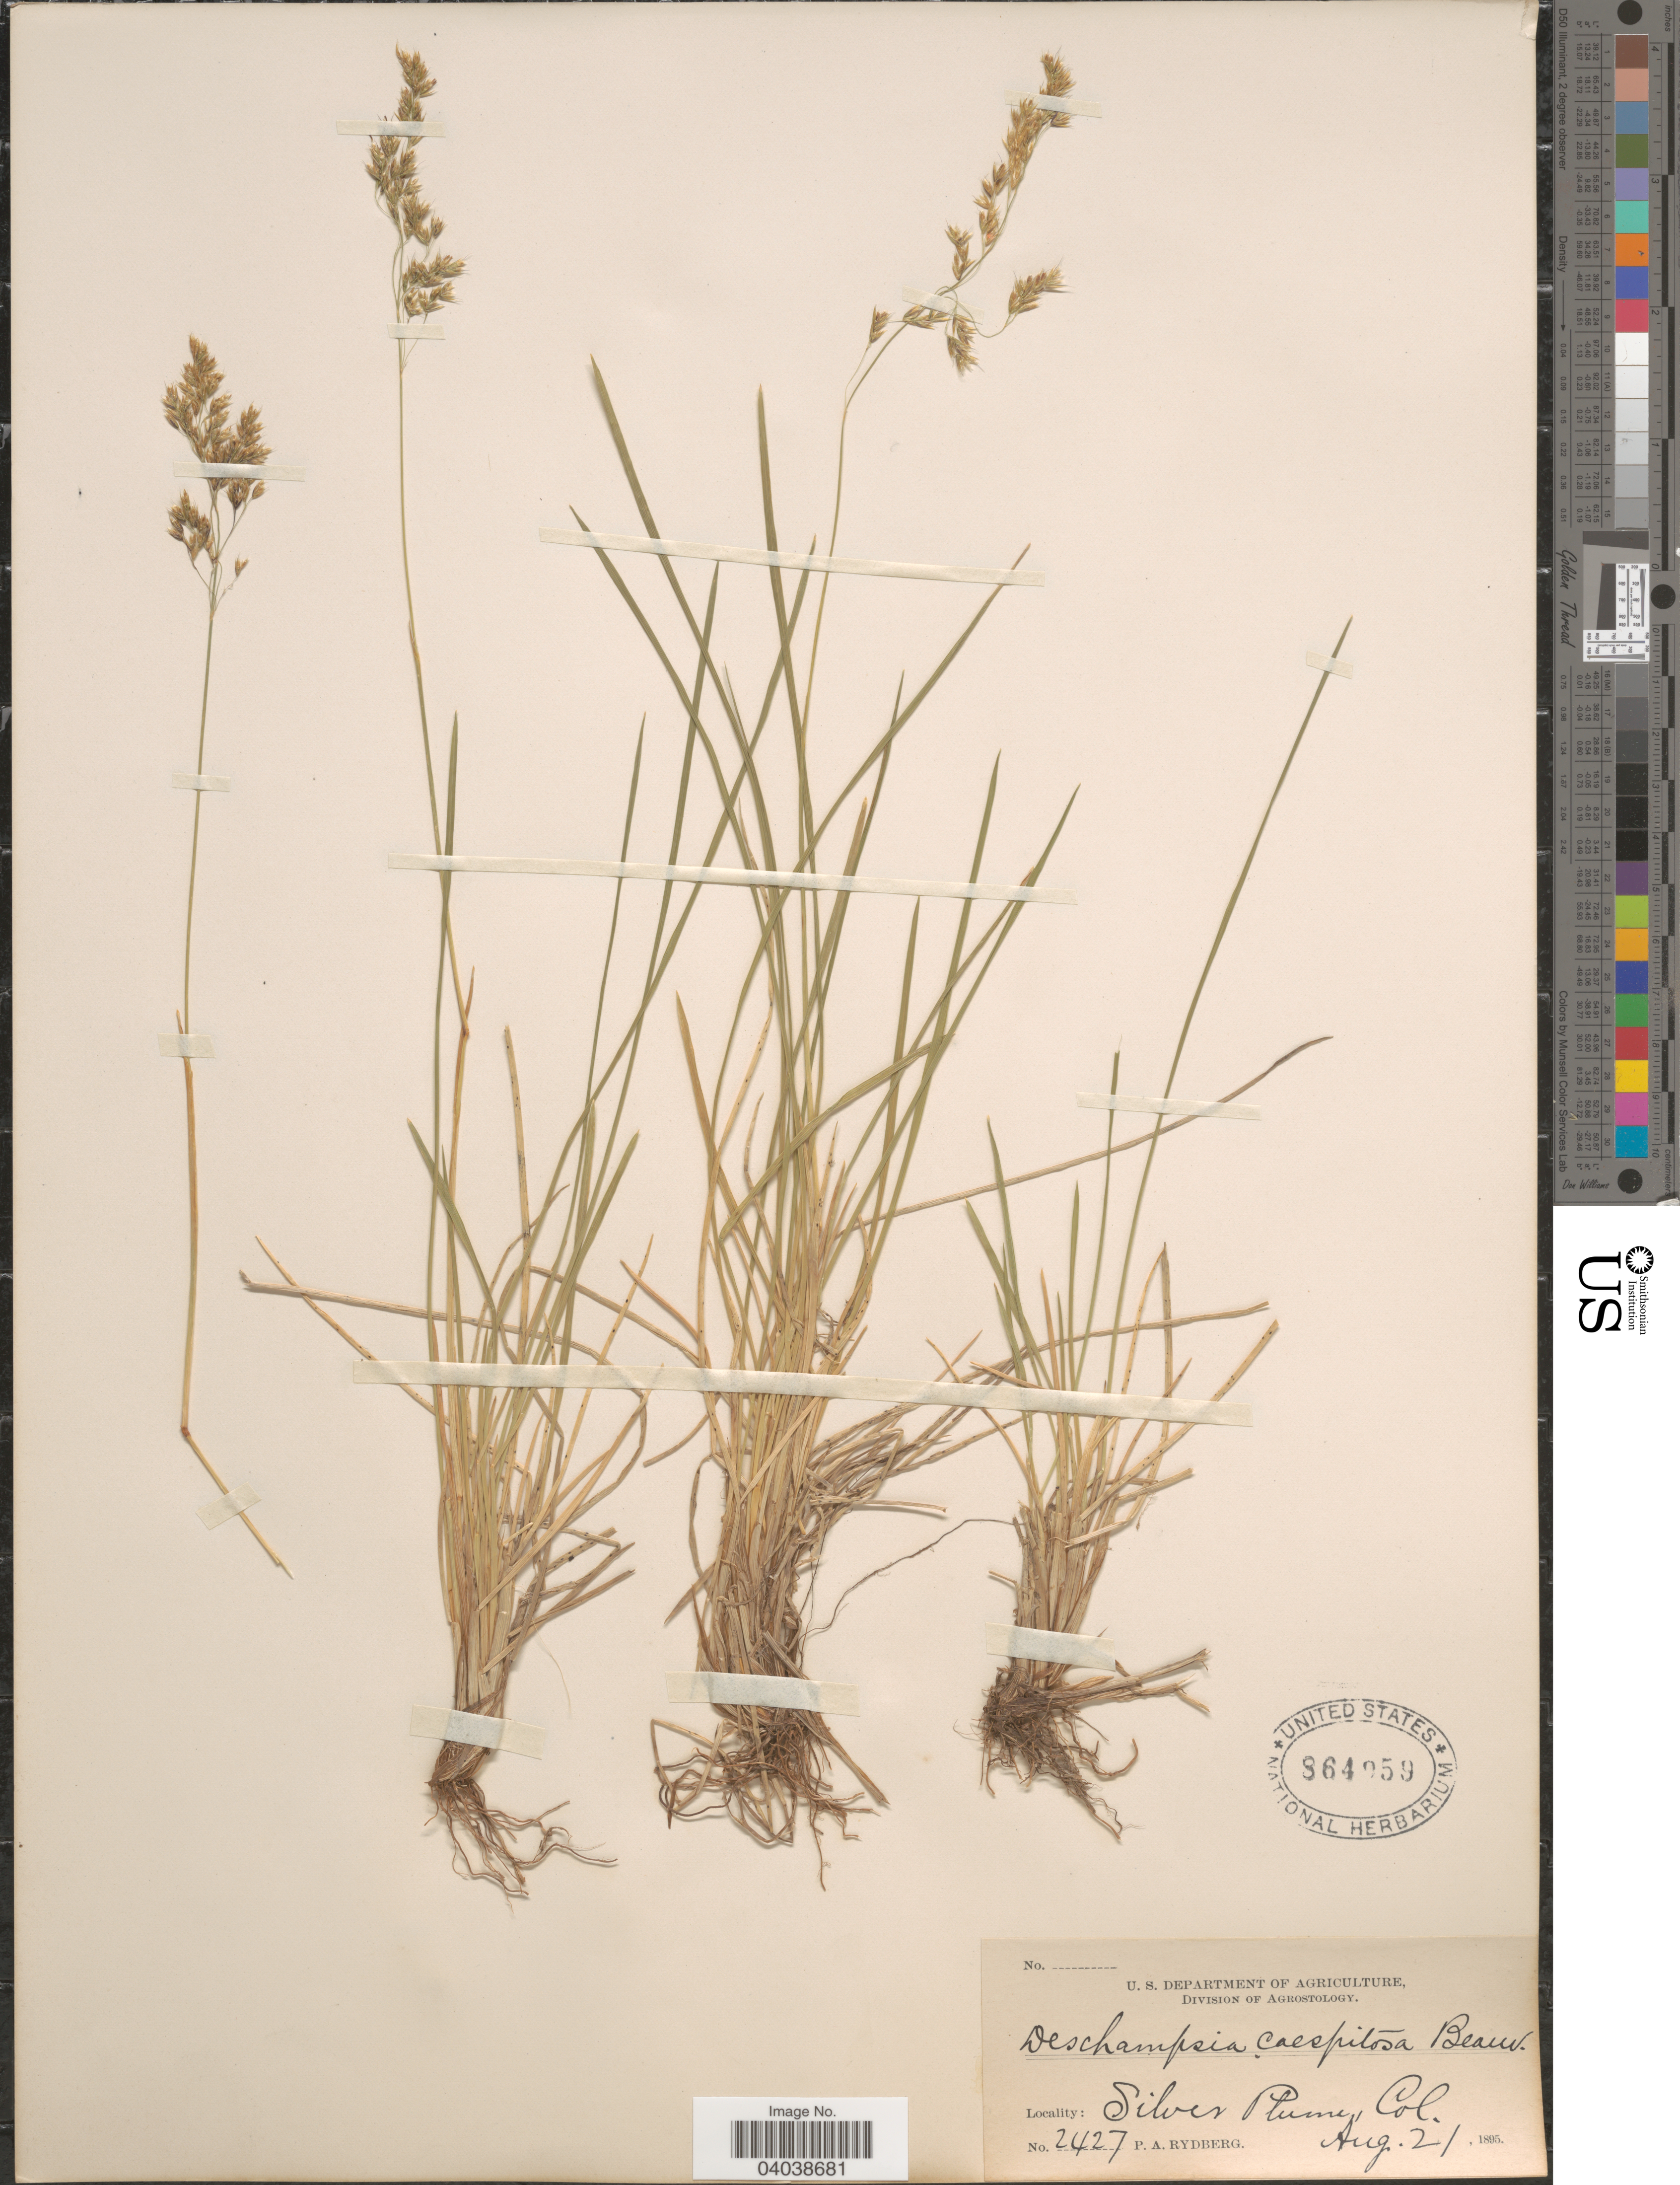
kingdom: Plantae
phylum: Tracheophyta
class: Liliopsida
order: Poales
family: Poaceae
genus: Deschampsia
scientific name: Deschampsia cespitosa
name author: (L.) P. Beauv.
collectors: P. A. Rydberg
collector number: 2427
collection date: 1895-08-21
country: United States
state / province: Colorado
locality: Silver Plume.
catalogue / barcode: US 864959